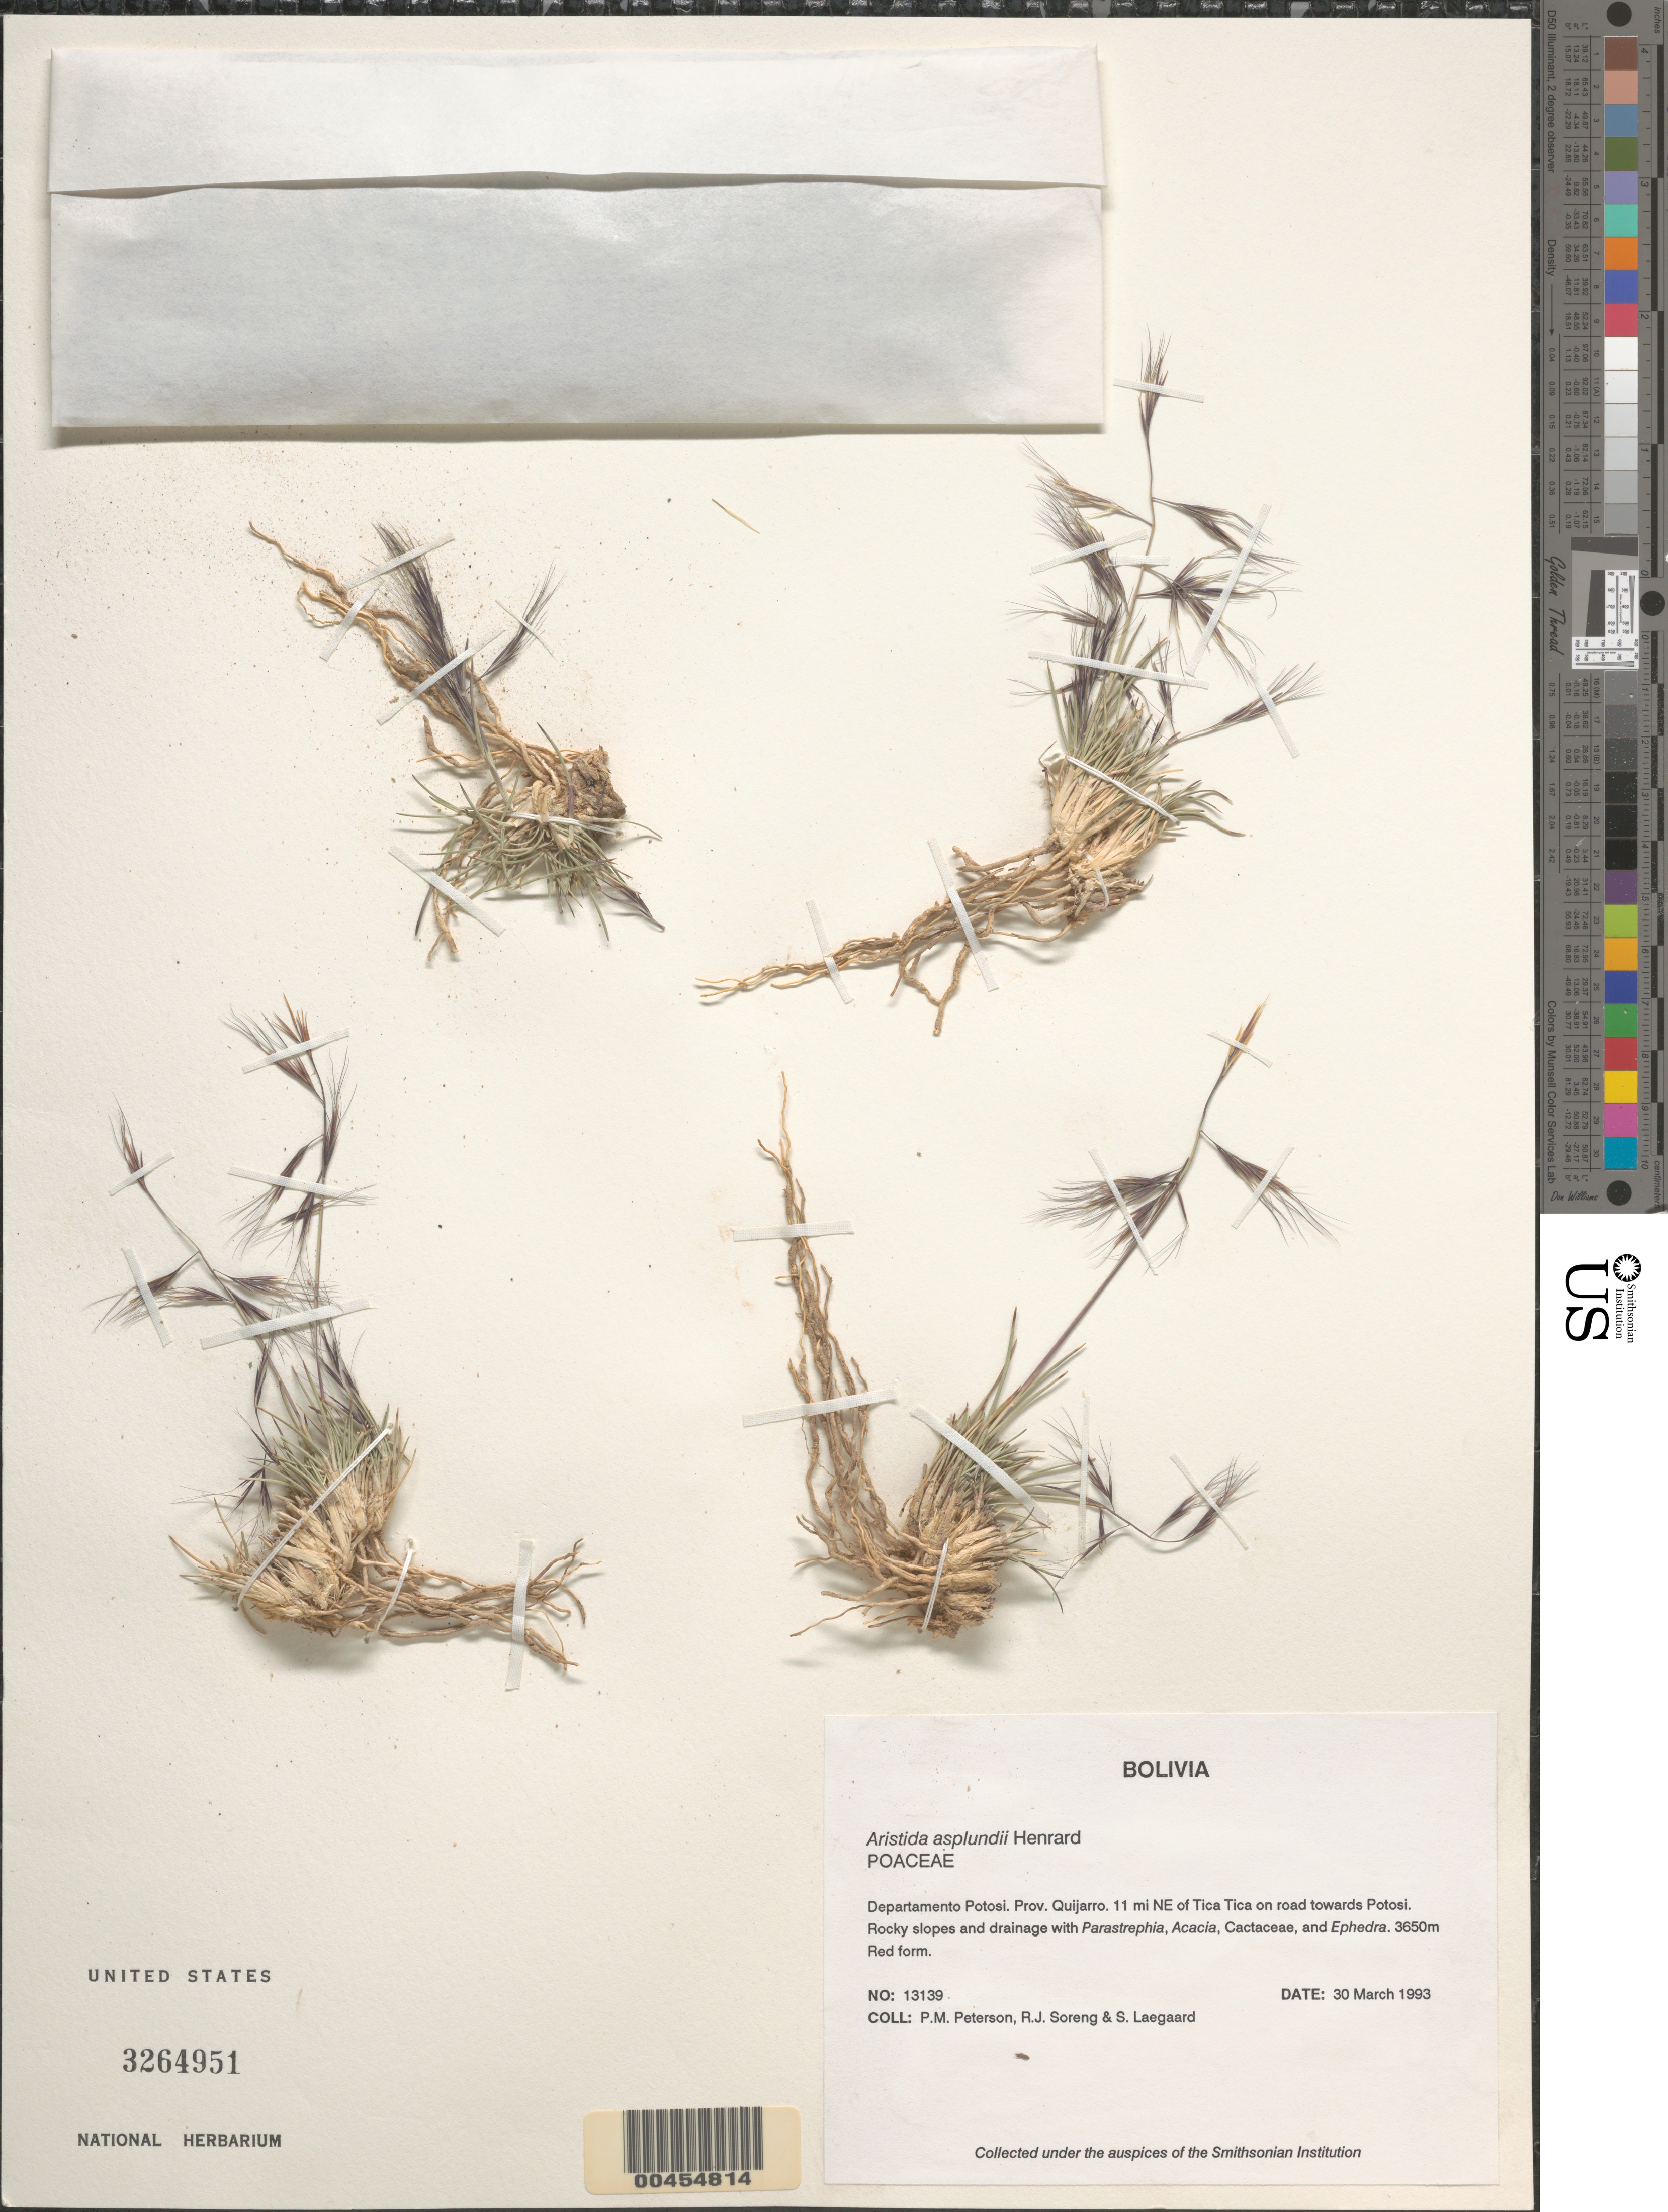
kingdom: Plantae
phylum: Tracheophyta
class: Liliopsida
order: Poales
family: Poaceae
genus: Aristida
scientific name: Aristida asplundii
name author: Henr.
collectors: P. M. Peterson, R. J. Soreng & S. Lægaard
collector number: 13139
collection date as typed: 30 Mar 1993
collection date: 1993-03-30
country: Bolivia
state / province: Potosí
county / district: Quijarro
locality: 11 mi NE of Tica Tica on road towards Potosi.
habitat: Rocky slopes and drainage with Parastrephia, Acacia, Cactaceae, and Ephedra.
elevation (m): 3650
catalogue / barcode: US 3264951